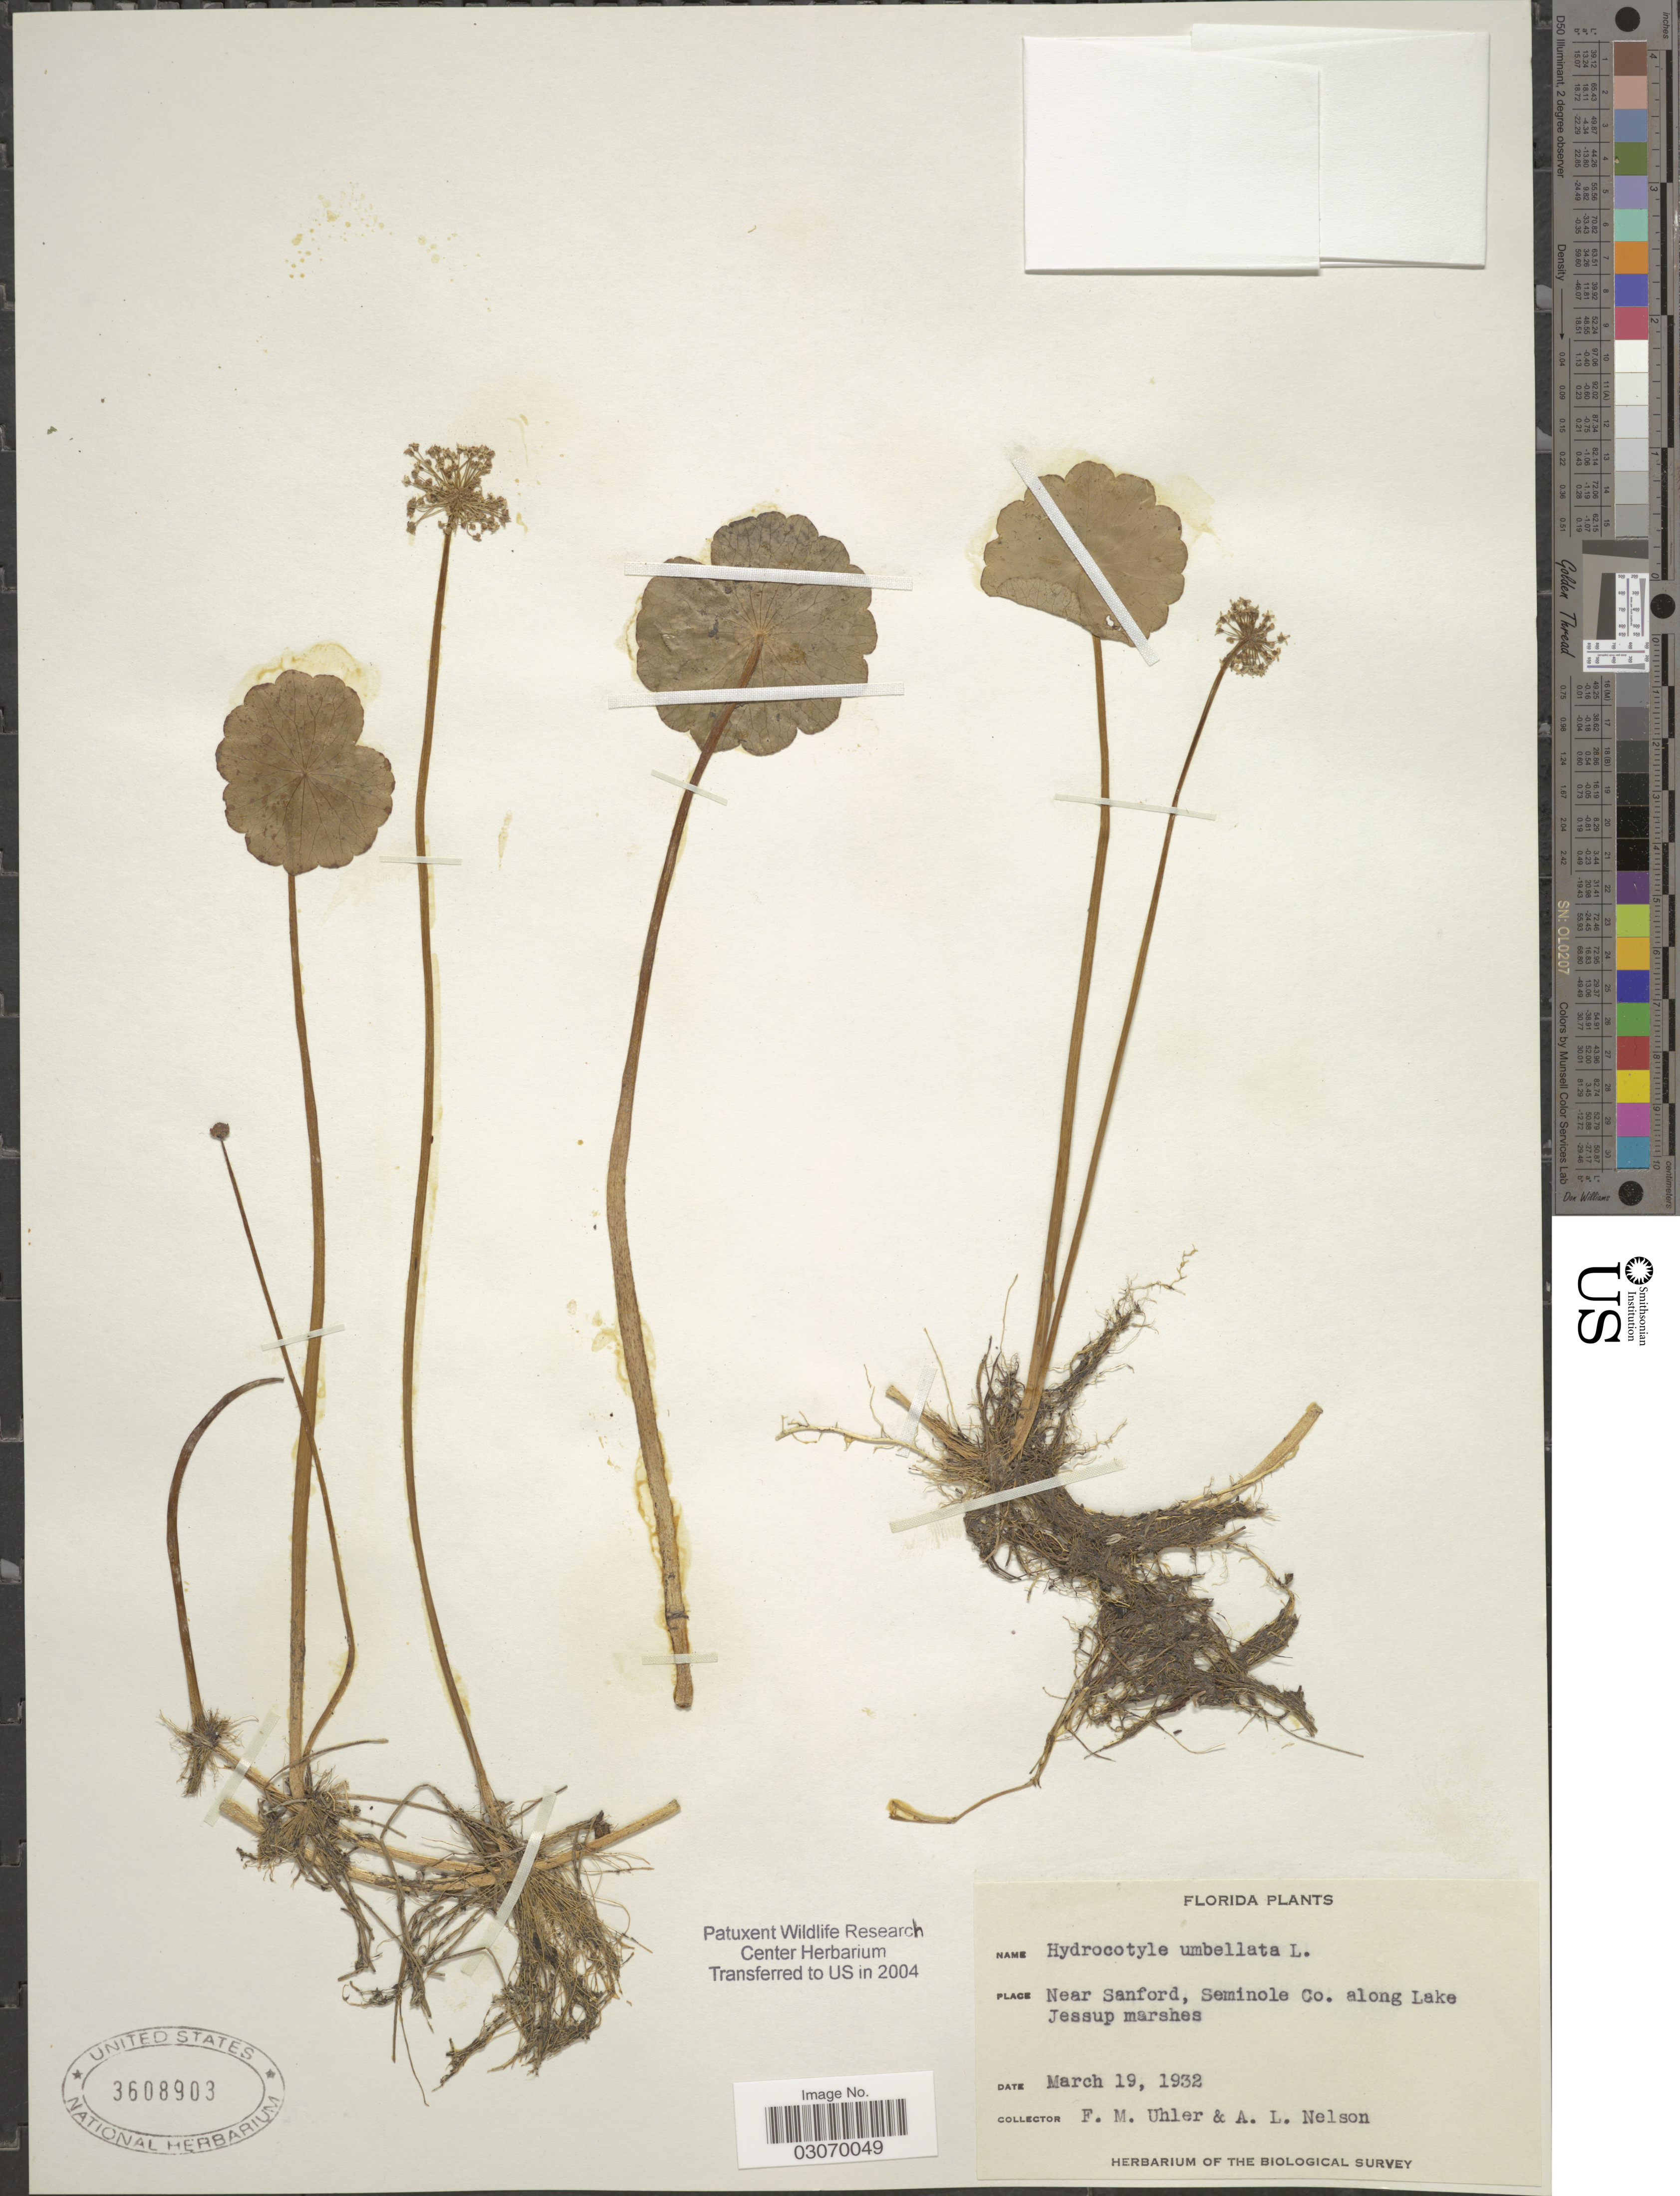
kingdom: Plantae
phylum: Tracheophyta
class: Magnoliopsida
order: Apiales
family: Araliaceae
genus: Hydrocotyle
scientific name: Hydrocotyle umbellata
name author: L.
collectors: F. M. Uhler & A. L. Nelson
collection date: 1932-03-19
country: United States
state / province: Florida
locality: Near Sanford, Seminole Co. along Jessup marshes.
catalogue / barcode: US 3608903